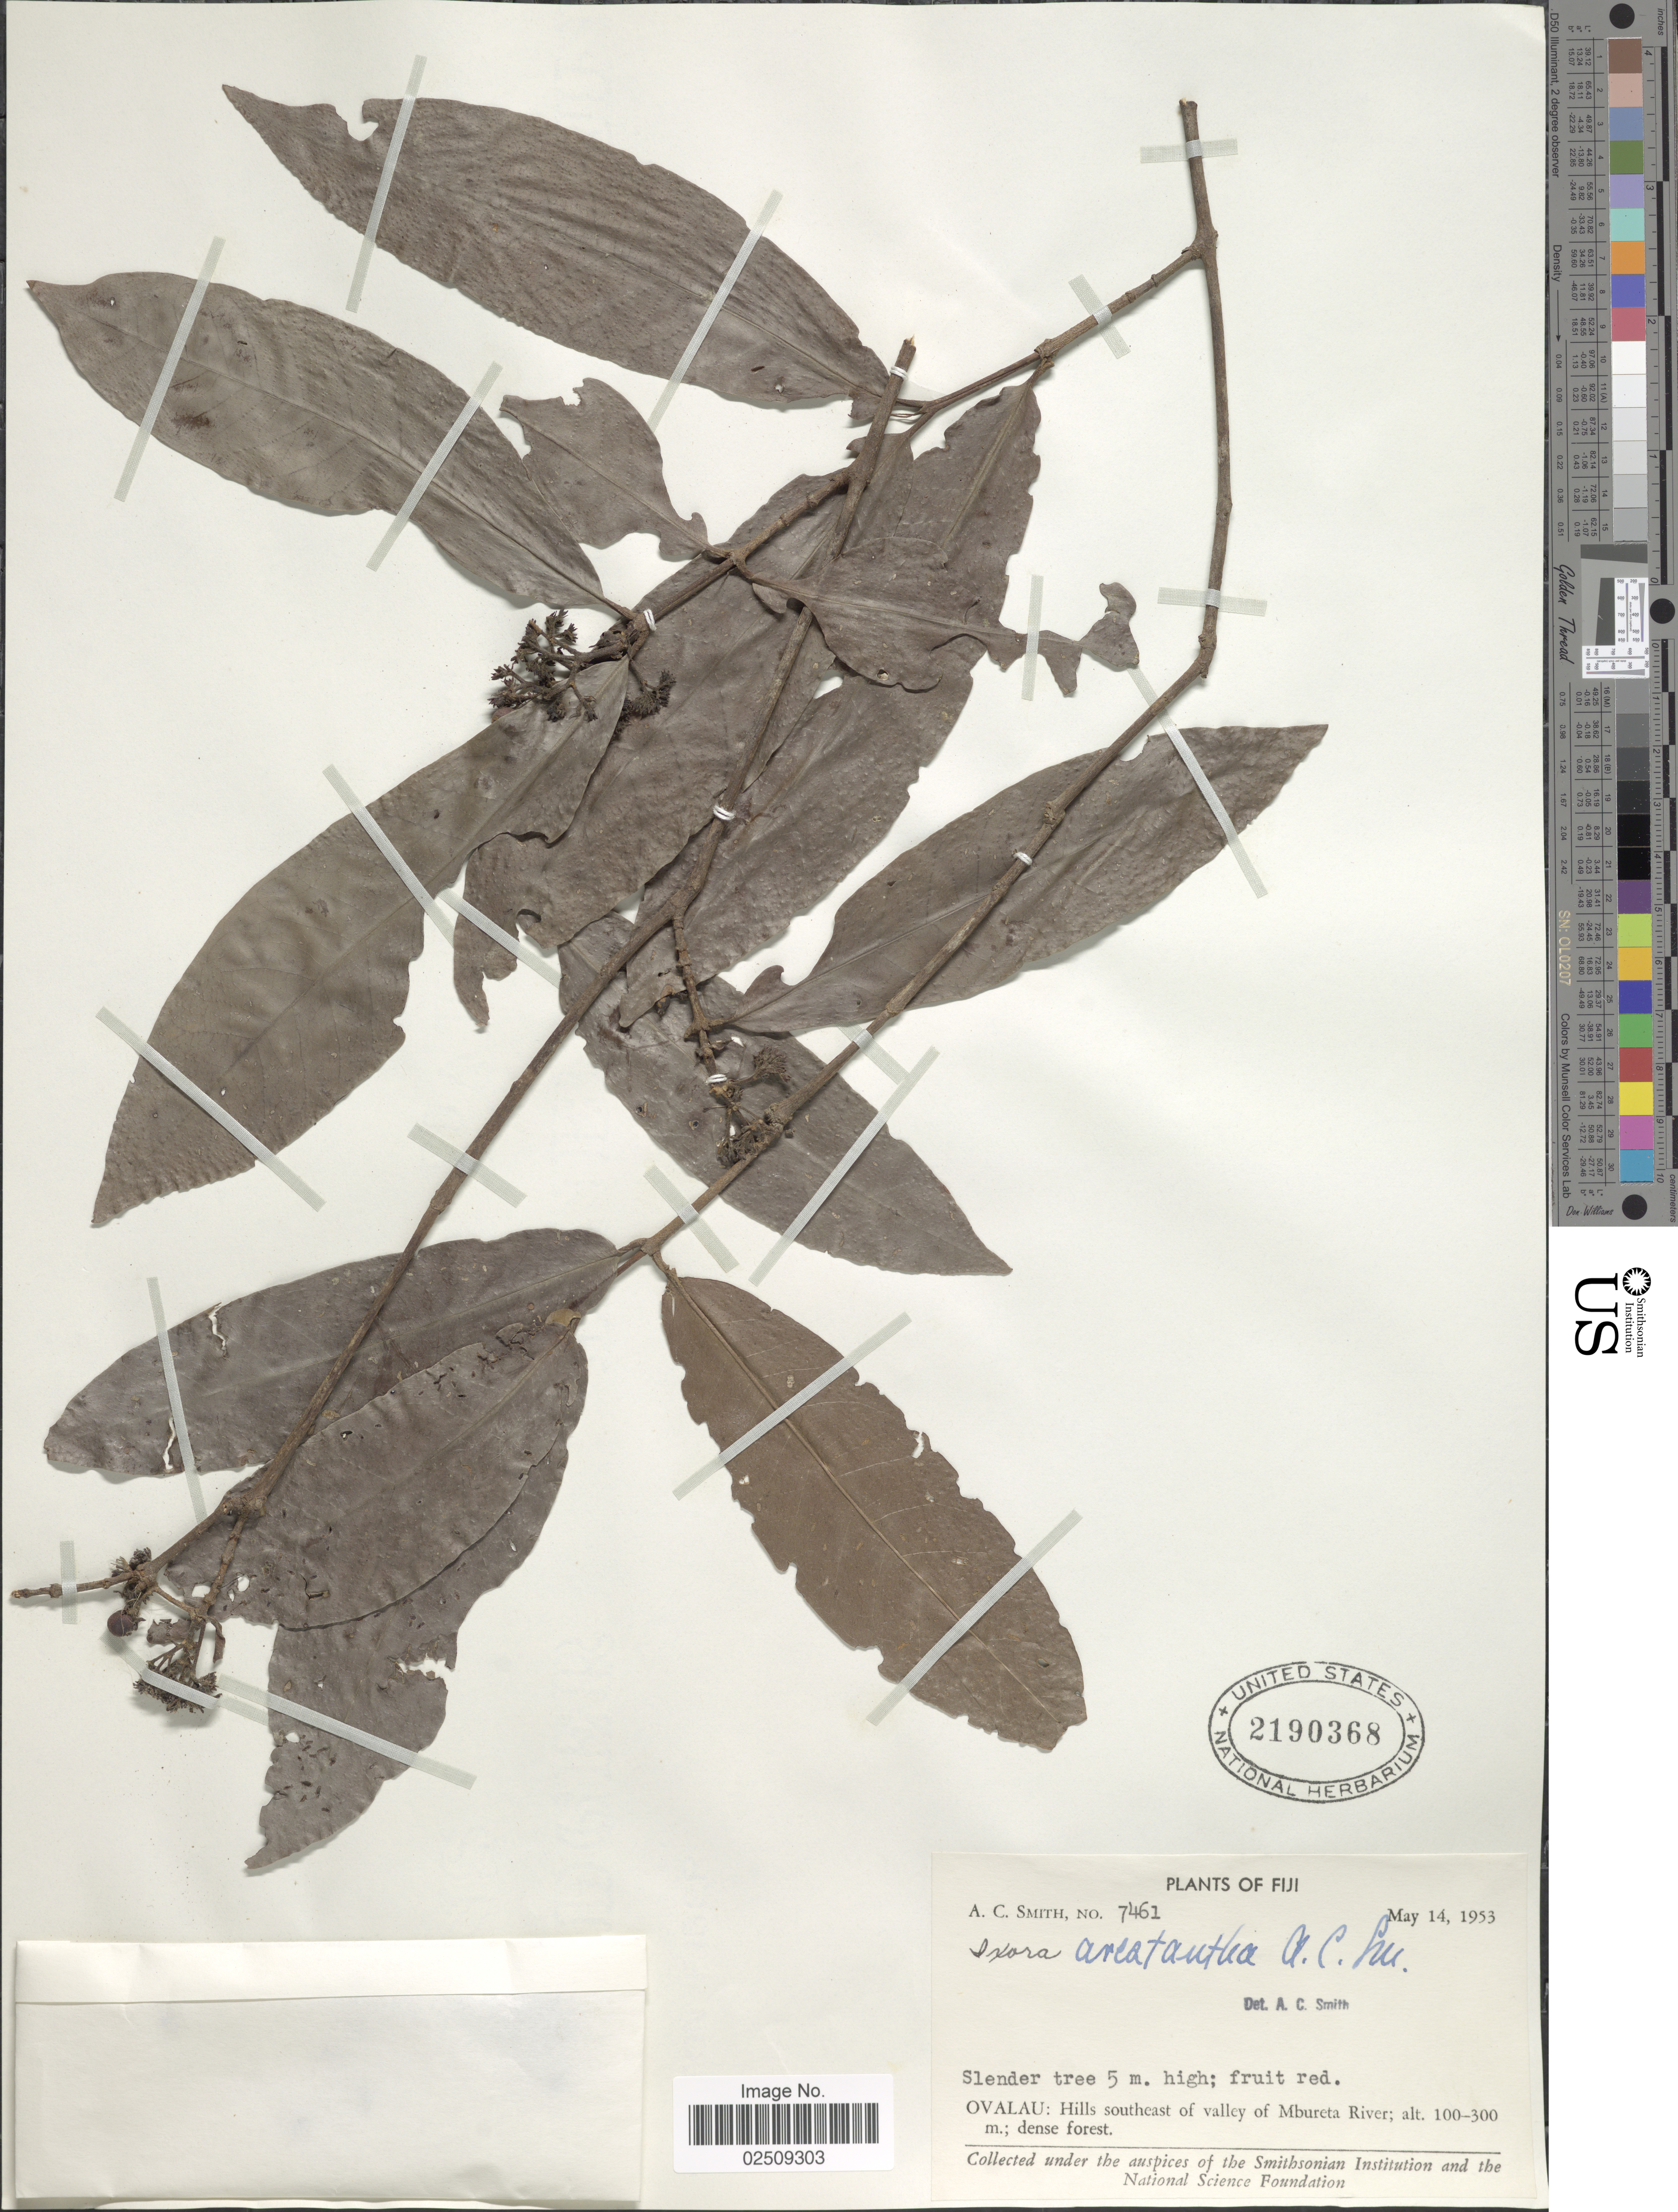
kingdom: Plantae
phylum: Tracheophyta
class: Magnoliopsida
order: Gentianales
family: Rubiaceae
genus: Ixora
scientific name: Ixora arestantha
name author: A.C. Sm.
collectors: A. C. Smith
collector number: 7461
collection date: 1953-05-14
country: Fiji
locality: Ovalau: Hills southeast of valley of Mbureta River.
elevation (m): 100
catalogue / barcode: US 2190368